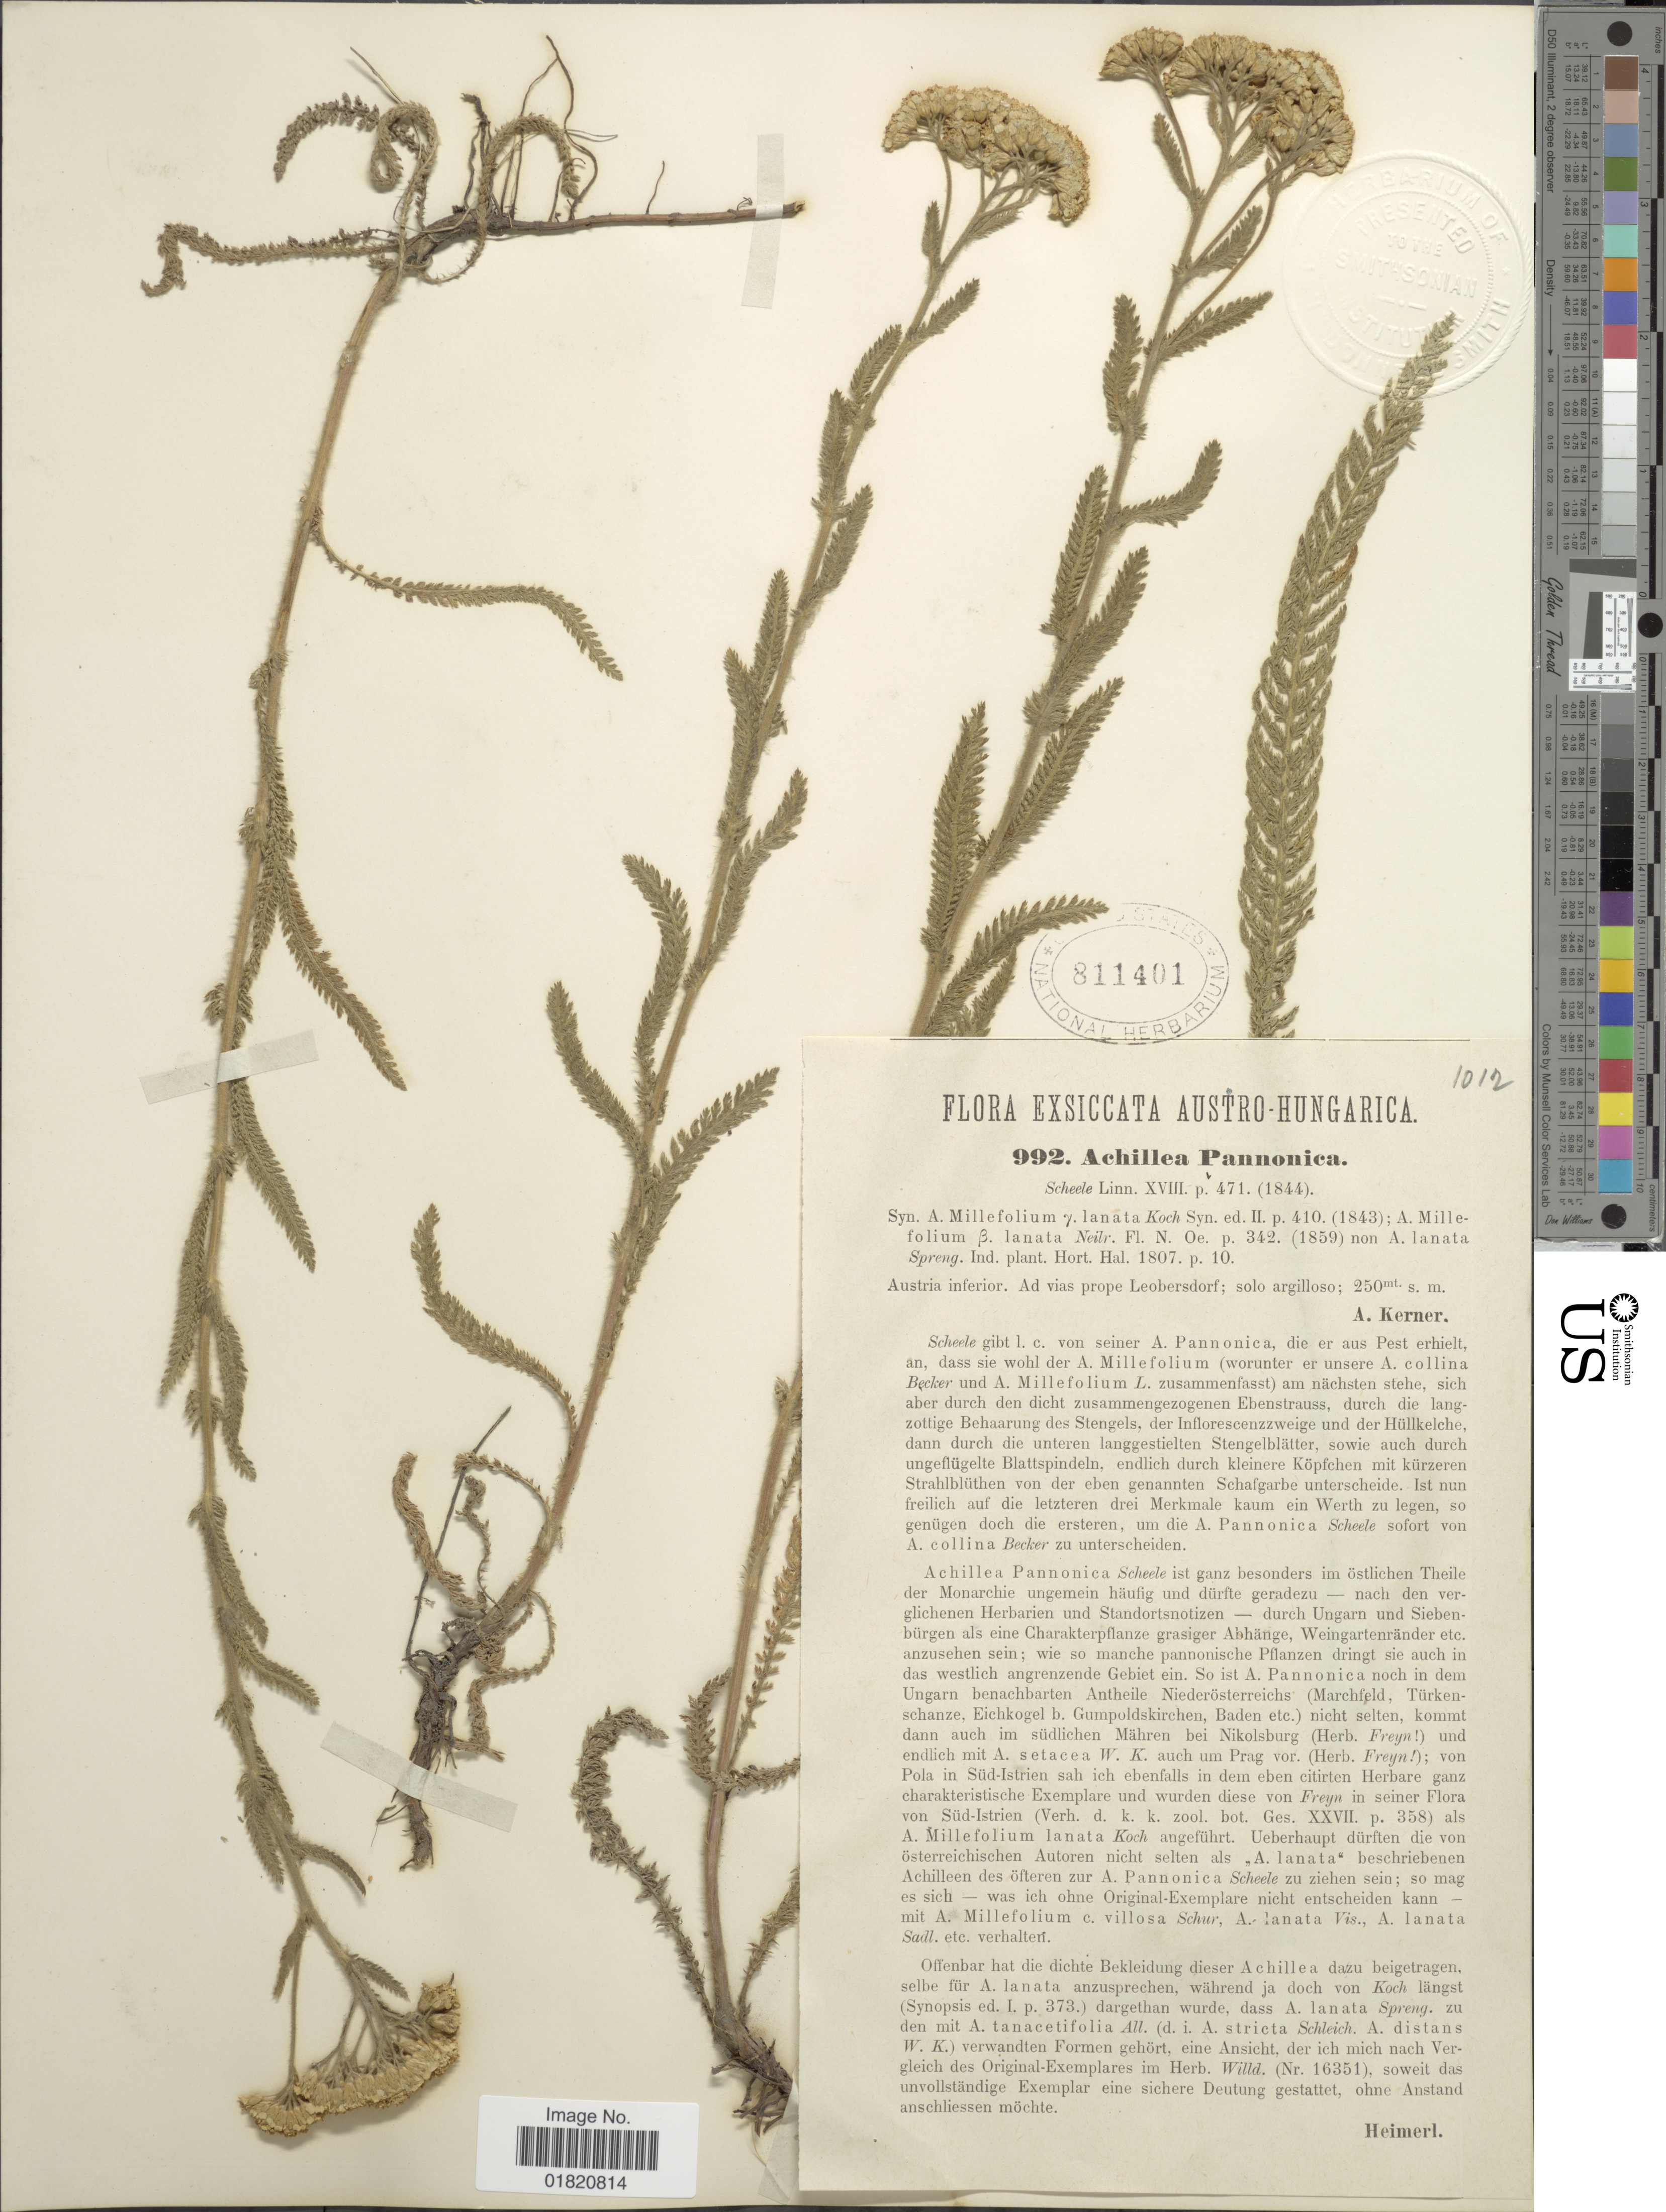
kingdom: Plantae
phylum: Tracheophyta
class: Magnoliopsida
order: Asterales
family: Asteraceae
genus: Achillea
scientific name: Achillea pannonica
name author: Scheele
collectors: A. Kerner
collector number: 992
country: Austria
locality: Austria inferior. Ad vias prope Leobersdorf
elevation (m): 250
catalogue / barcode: US 811401